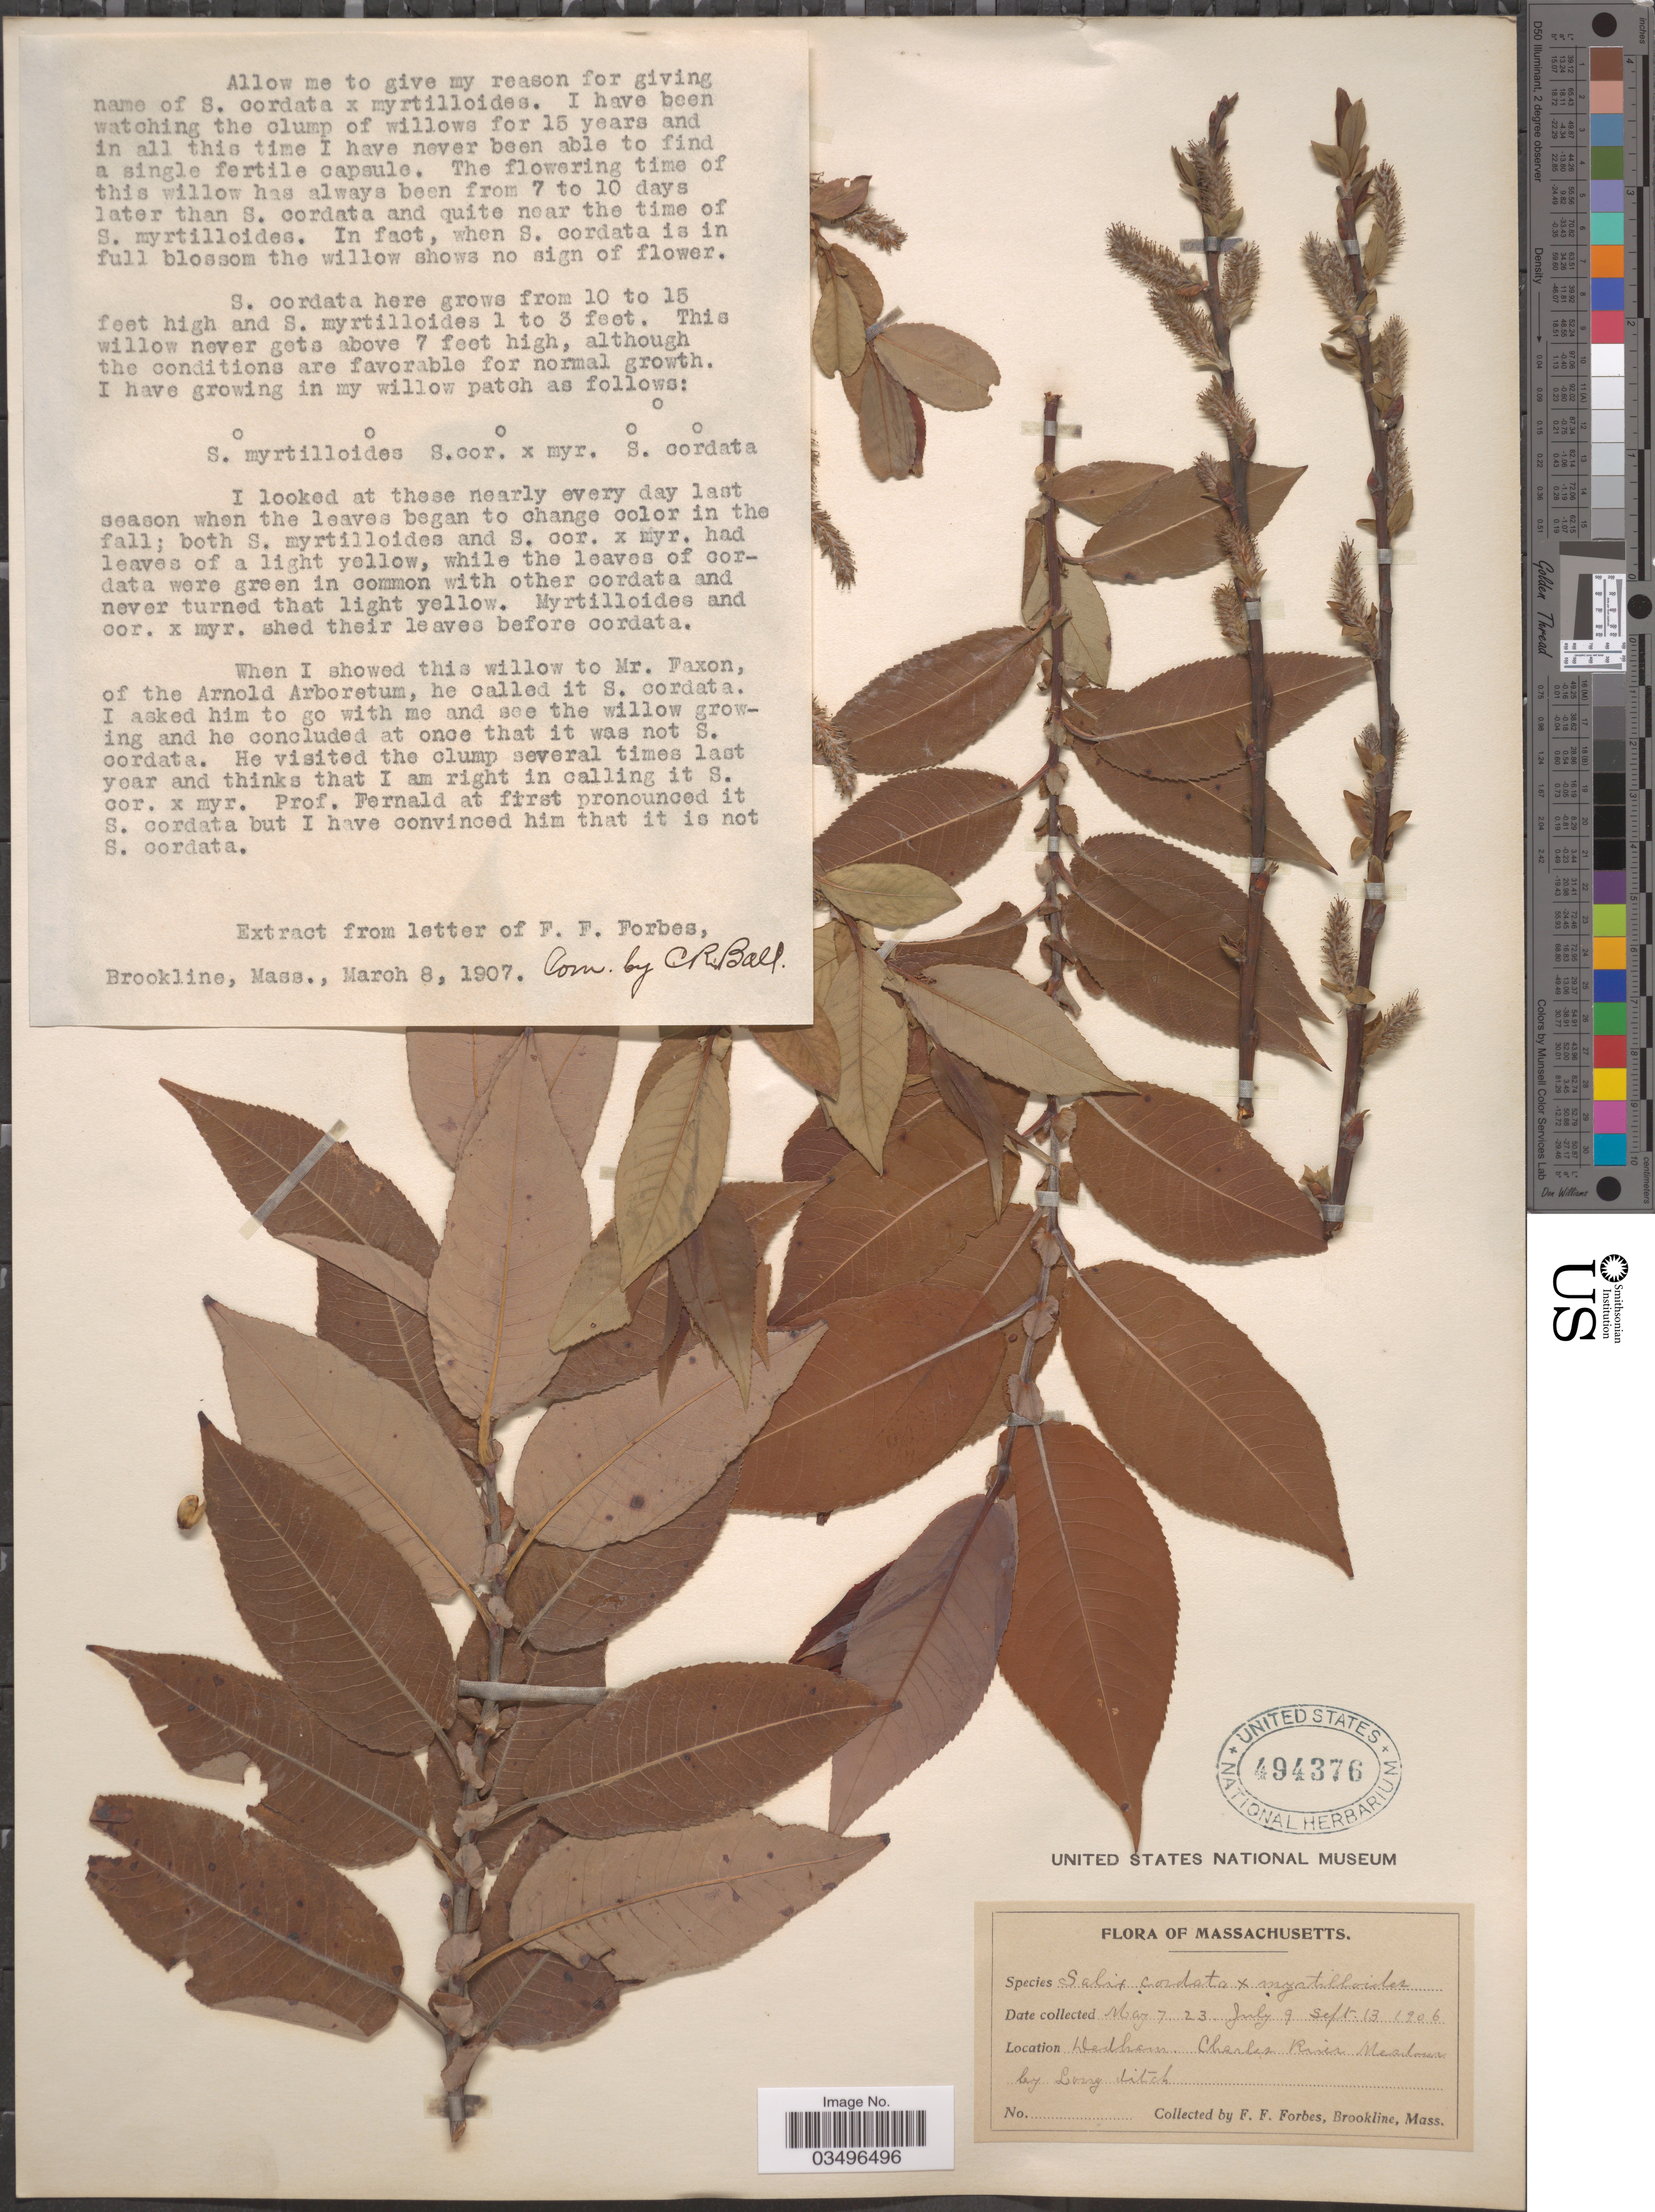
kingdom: Plantae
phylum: Tracheophyta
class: Magnoliopsida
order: Malpighiales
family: Salicaceae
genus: Salix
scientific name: Salix cordata x S. myrtilloides L.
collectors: F. Forbes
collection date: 1906-05-07/1906-09-13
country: United States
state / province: Massachusetts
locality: Dedham. Charles River Meadows by Long ditch.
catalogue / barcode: US 494376